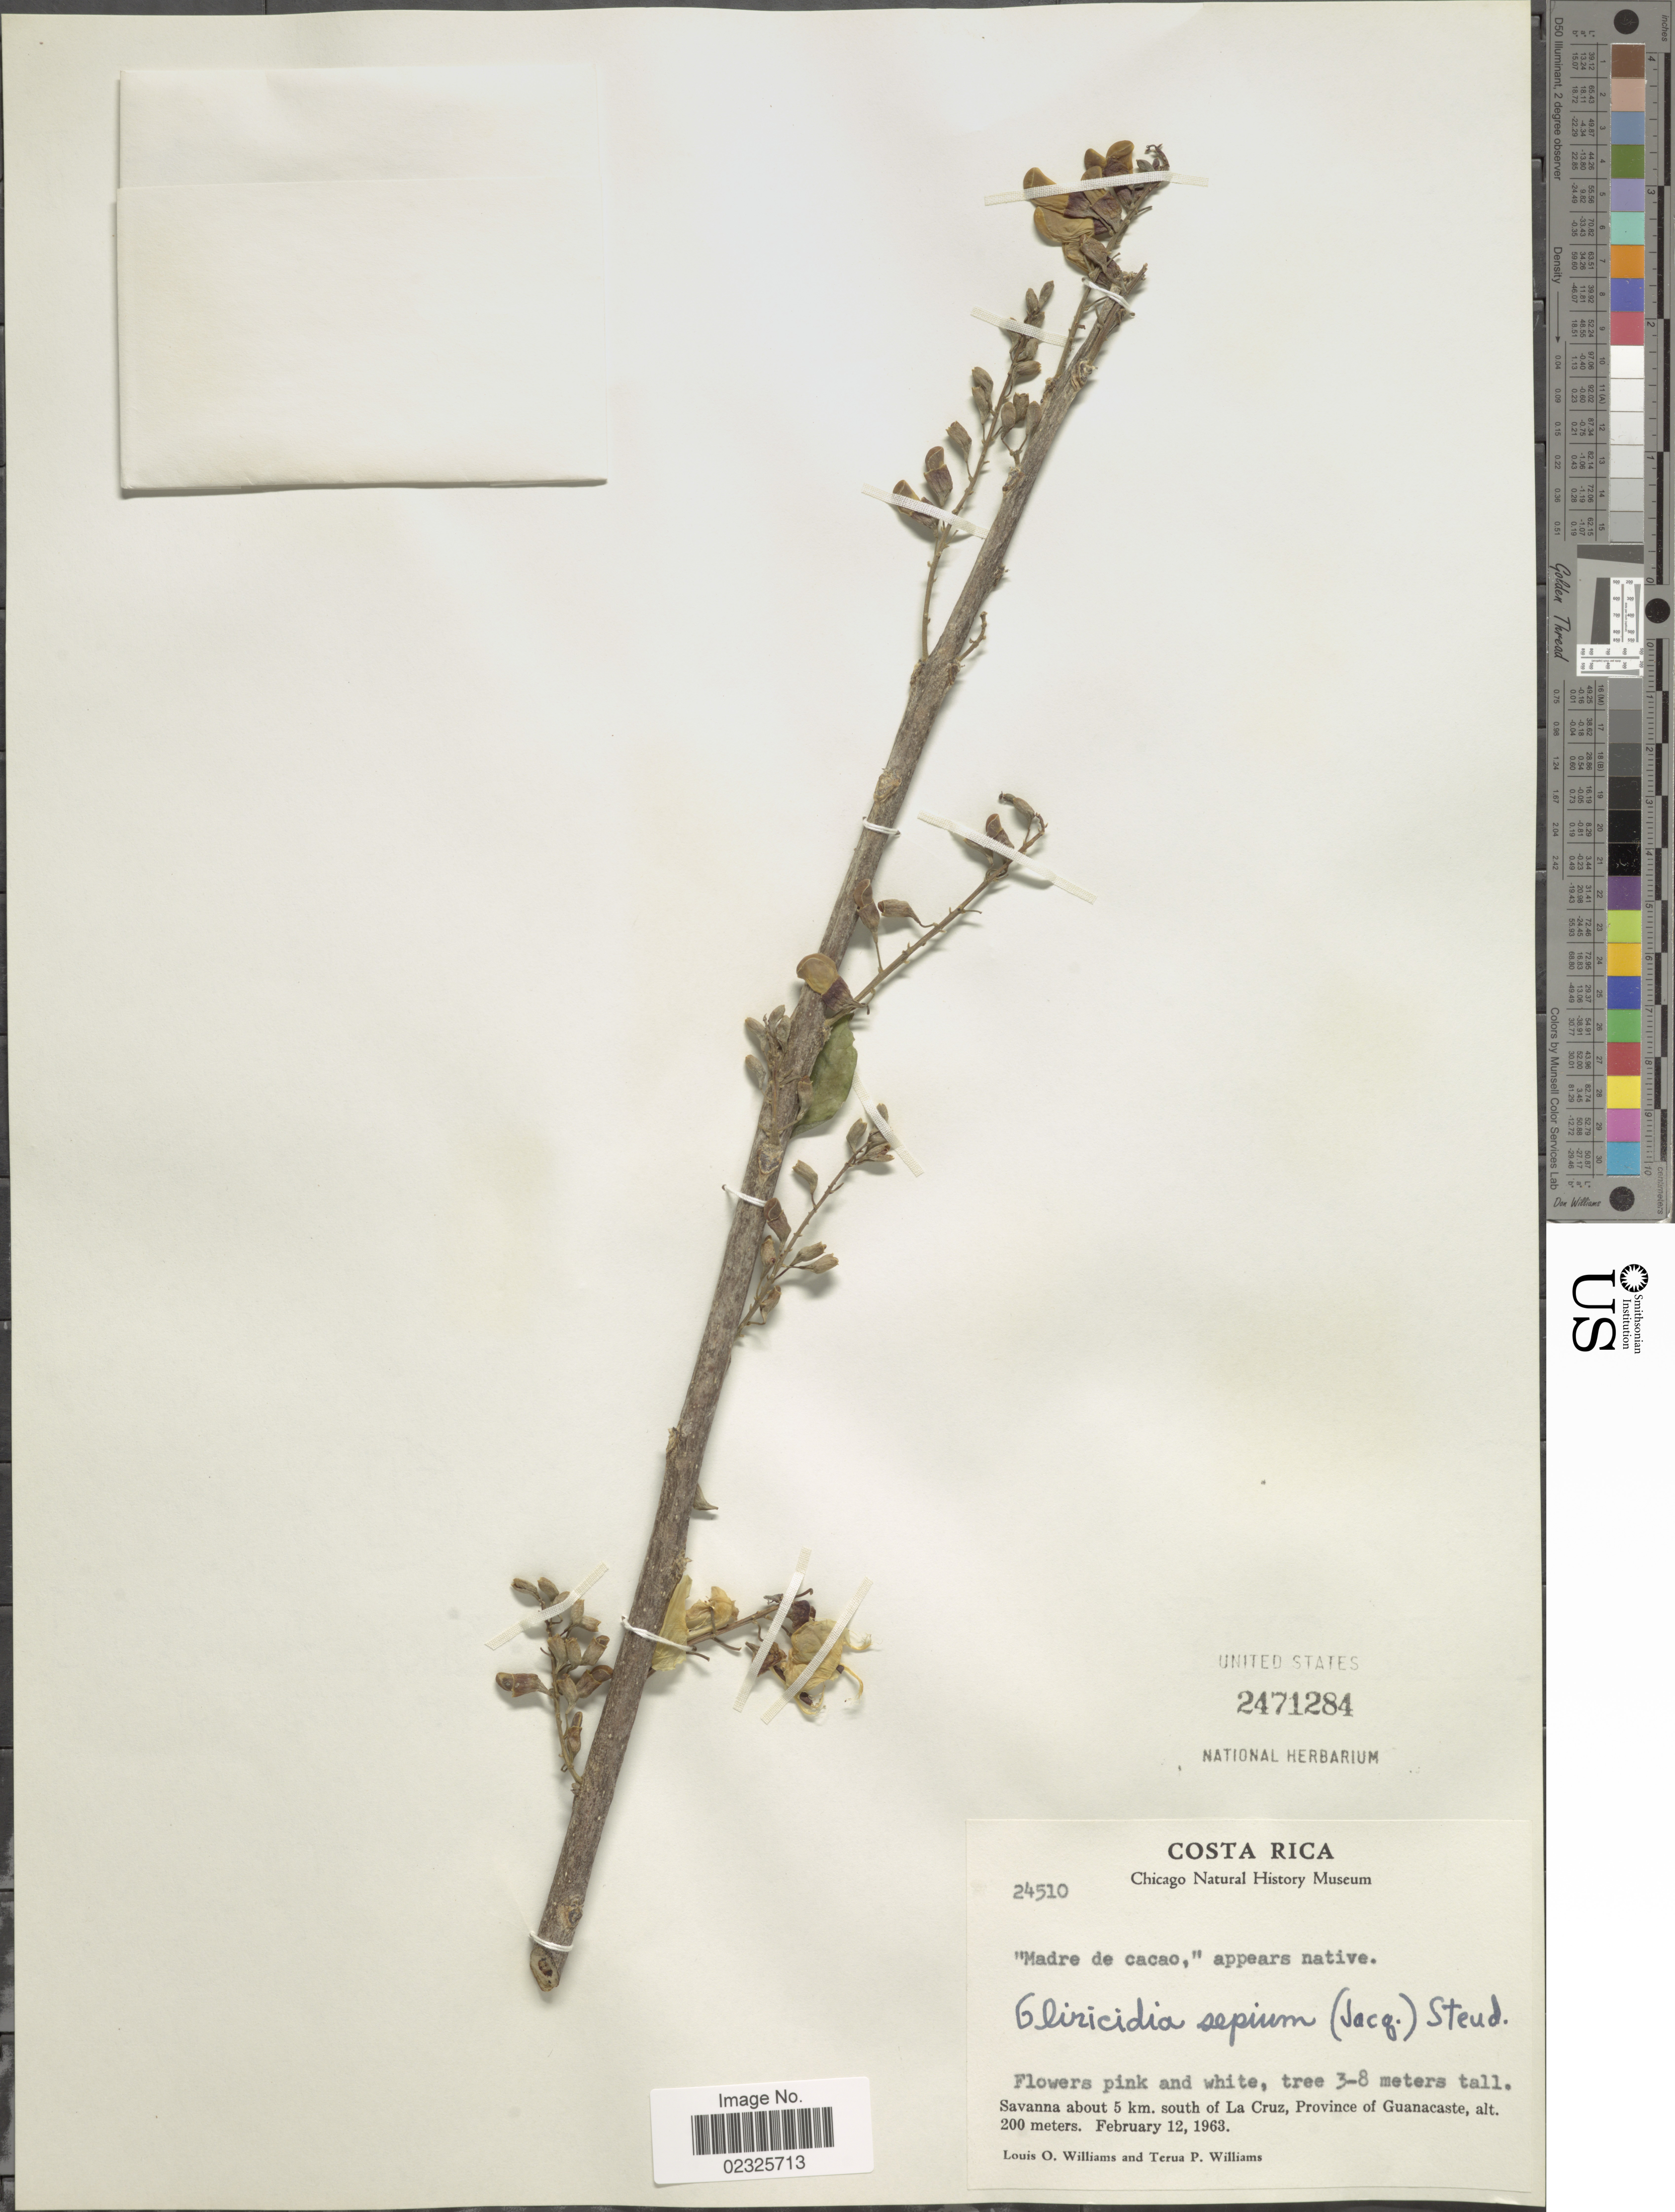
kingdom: Plantae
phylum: Tracheophyta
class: Magnoliopsida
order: Fabales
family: Fabaceae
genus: Gliricidia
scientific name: Gliricidia sepium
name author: (Jacq.) Kunth ex Walp.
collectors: L. O. Williams & T. P. Williams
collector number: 24510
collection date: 1963-02-12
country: Costa Rica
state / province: Guanacaste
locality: Savanna about 5 km. south of La Cruz, Province of Guanacaste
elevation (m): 200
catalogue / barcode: US 2471284